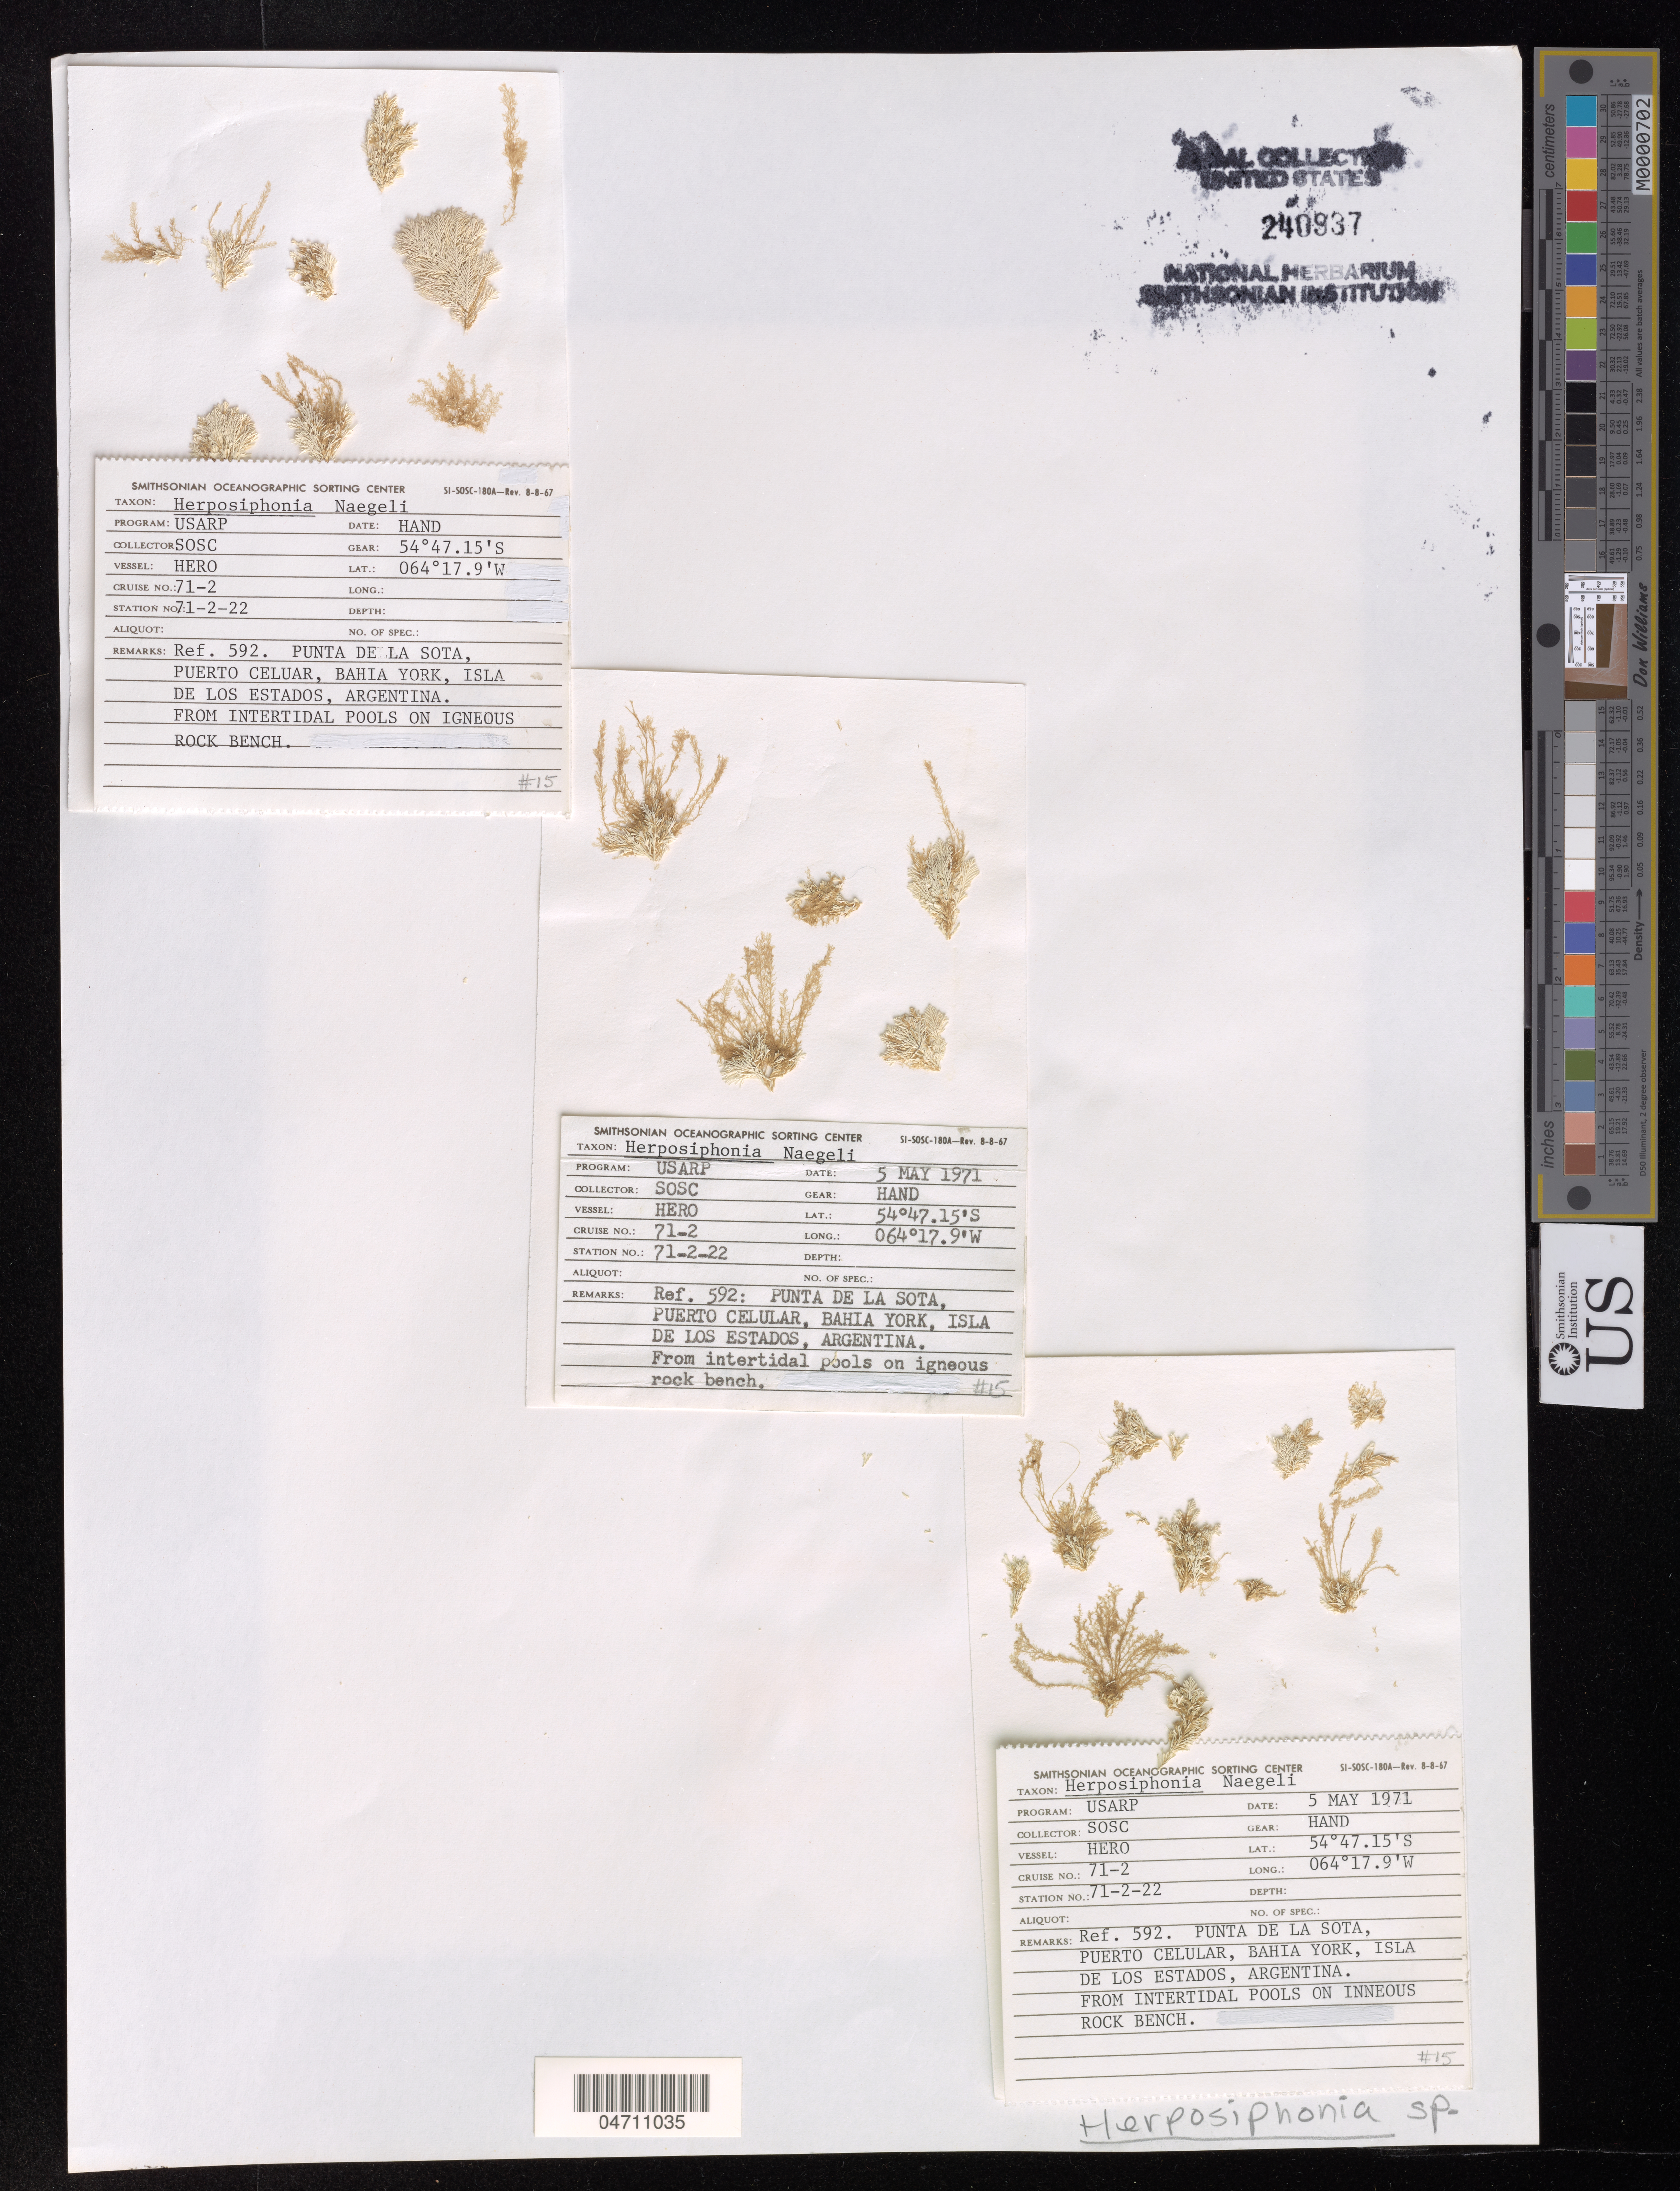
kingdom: Plantae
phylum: Rhodophyta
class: Florideophyceae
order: Ceramiales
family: Rhodomelaceae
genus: Herposiphonia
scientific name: Herposiphonia sp.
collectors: S. O. S. C.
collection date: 1971-05-05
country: Argentina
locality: Ref. 592, Punta de la Sota, Puerto Celular, Bahia York, Isla de Los Estados.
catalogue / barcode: US 240937